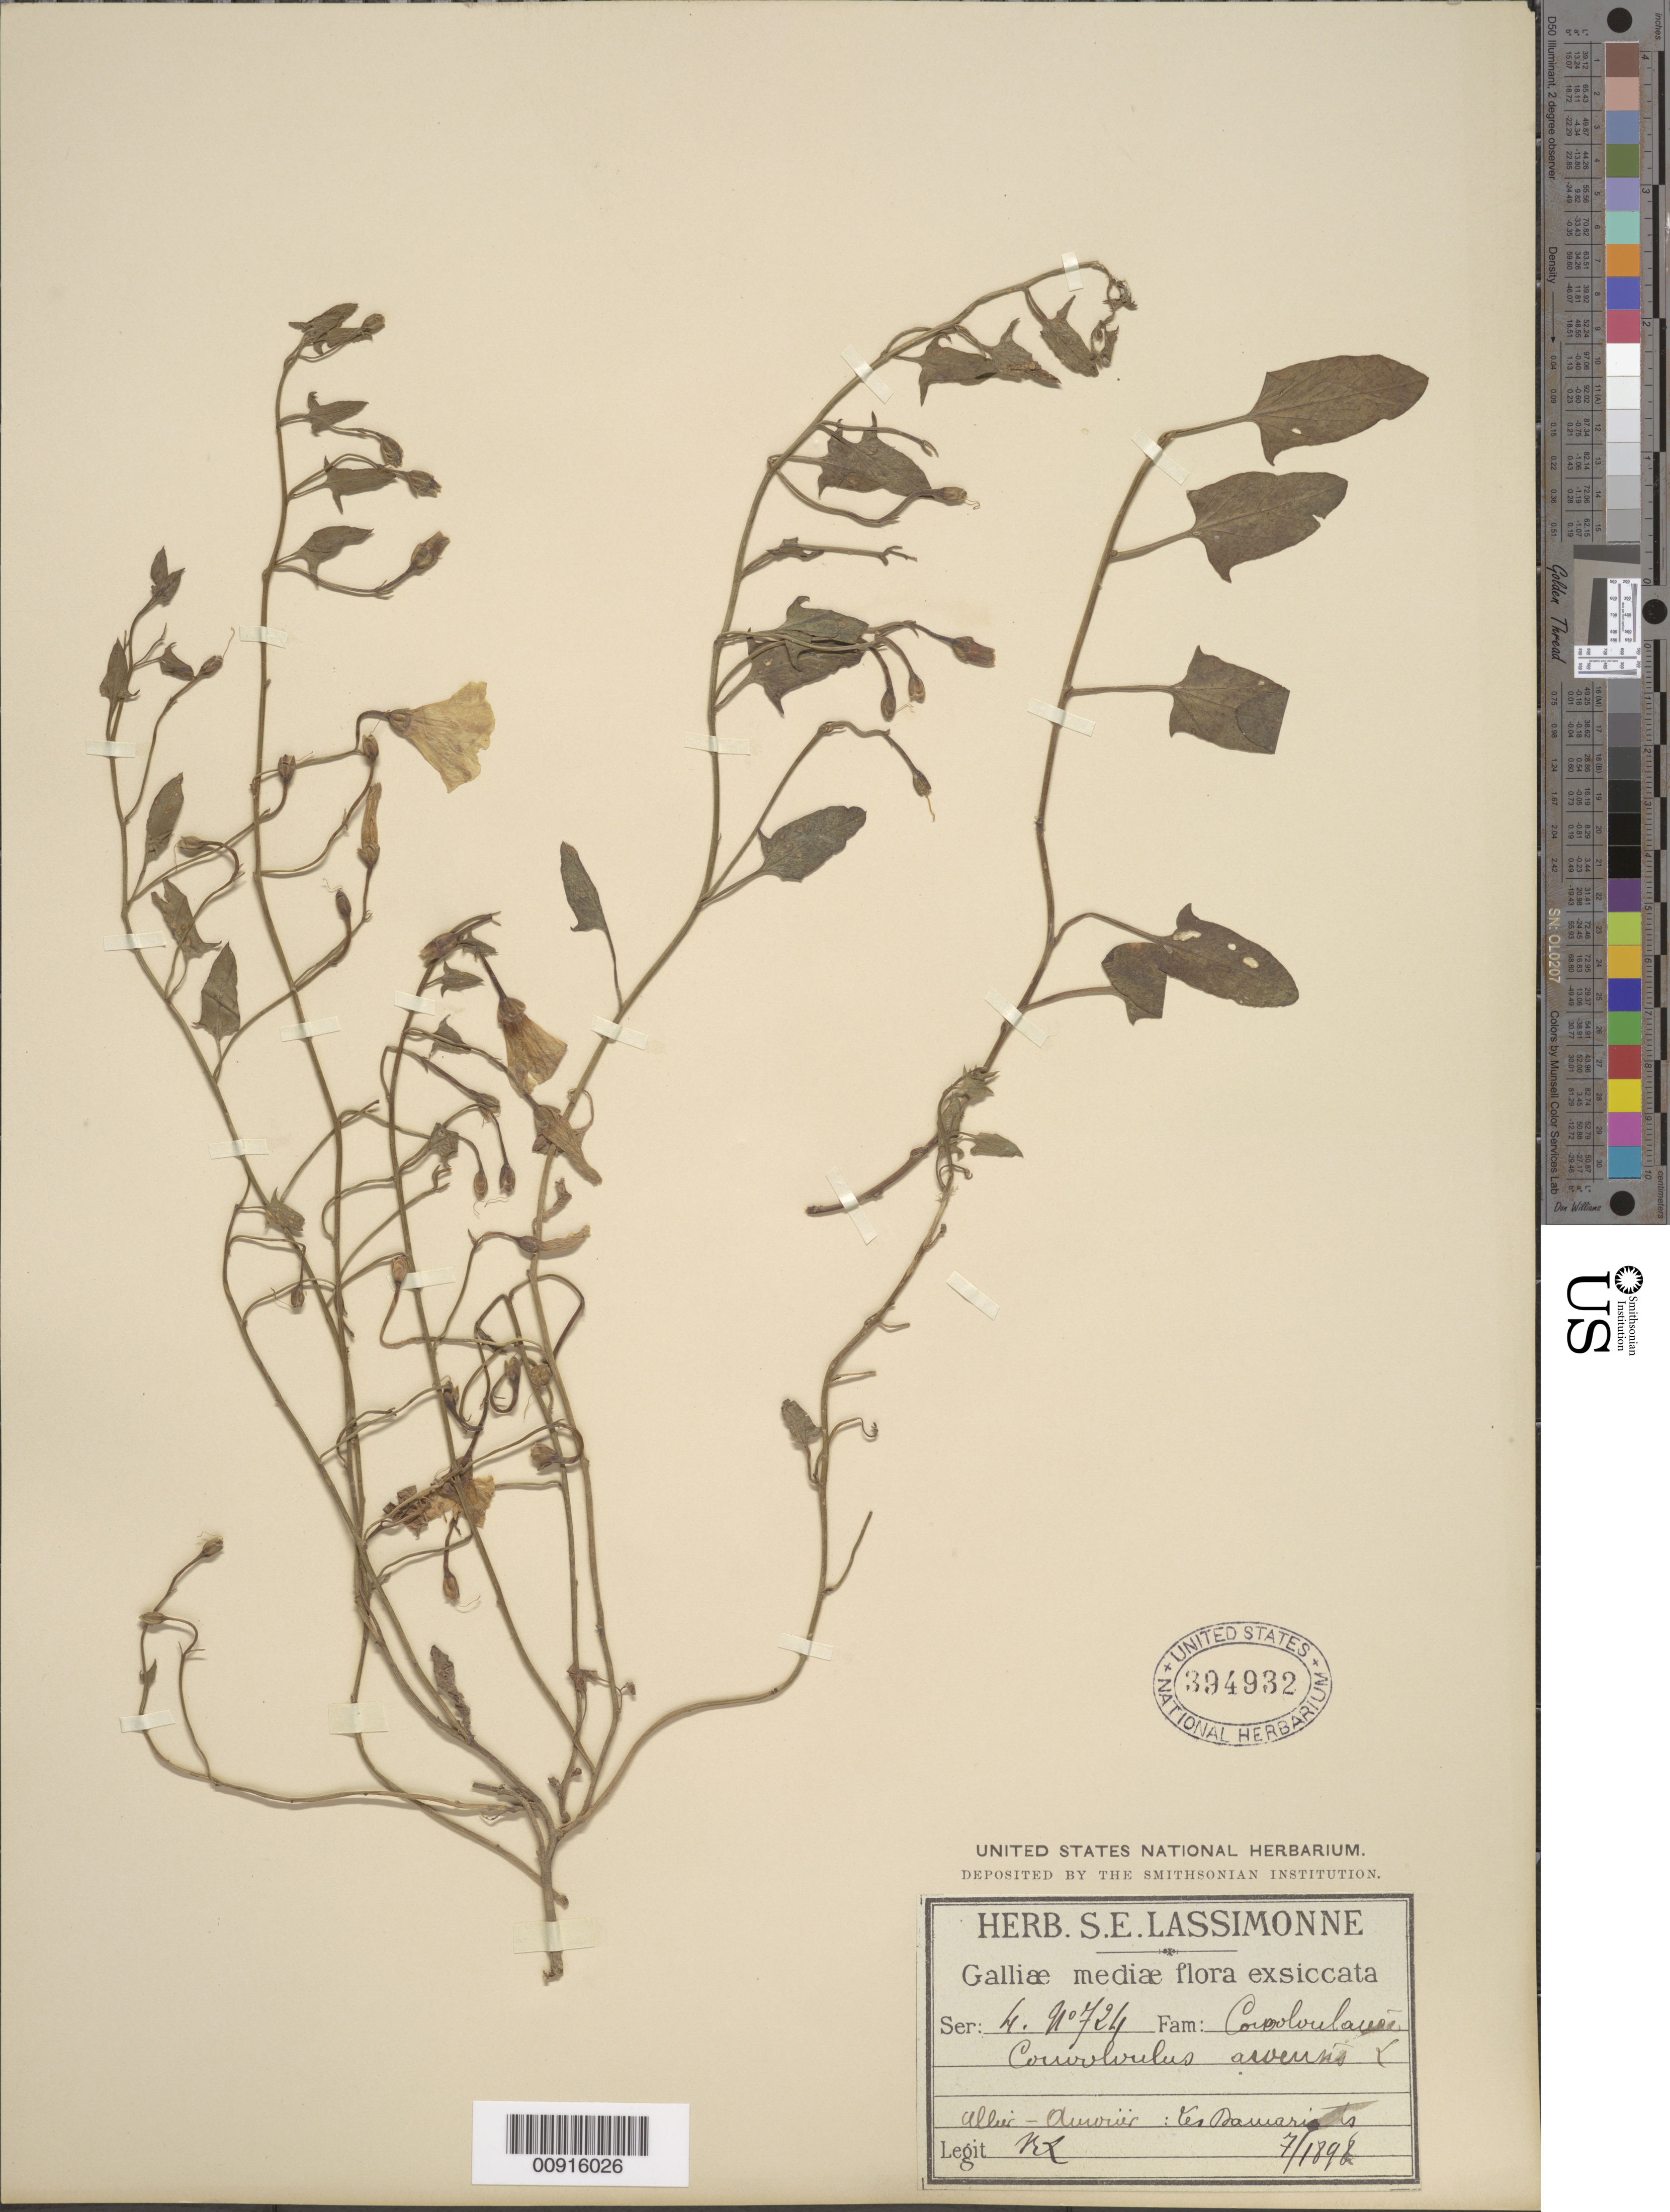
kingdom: Plantae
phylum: Tracheophyta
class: Magnoliopsida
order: Solanales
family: Convolvulaceae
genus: Convolvulus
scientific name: Convolvulus arvensis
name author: L.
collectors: L., K.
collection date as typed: Jul 1898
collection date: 1898-07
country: France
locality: Allier - Aurouii: Les Sawariats.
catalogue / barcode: US 394932